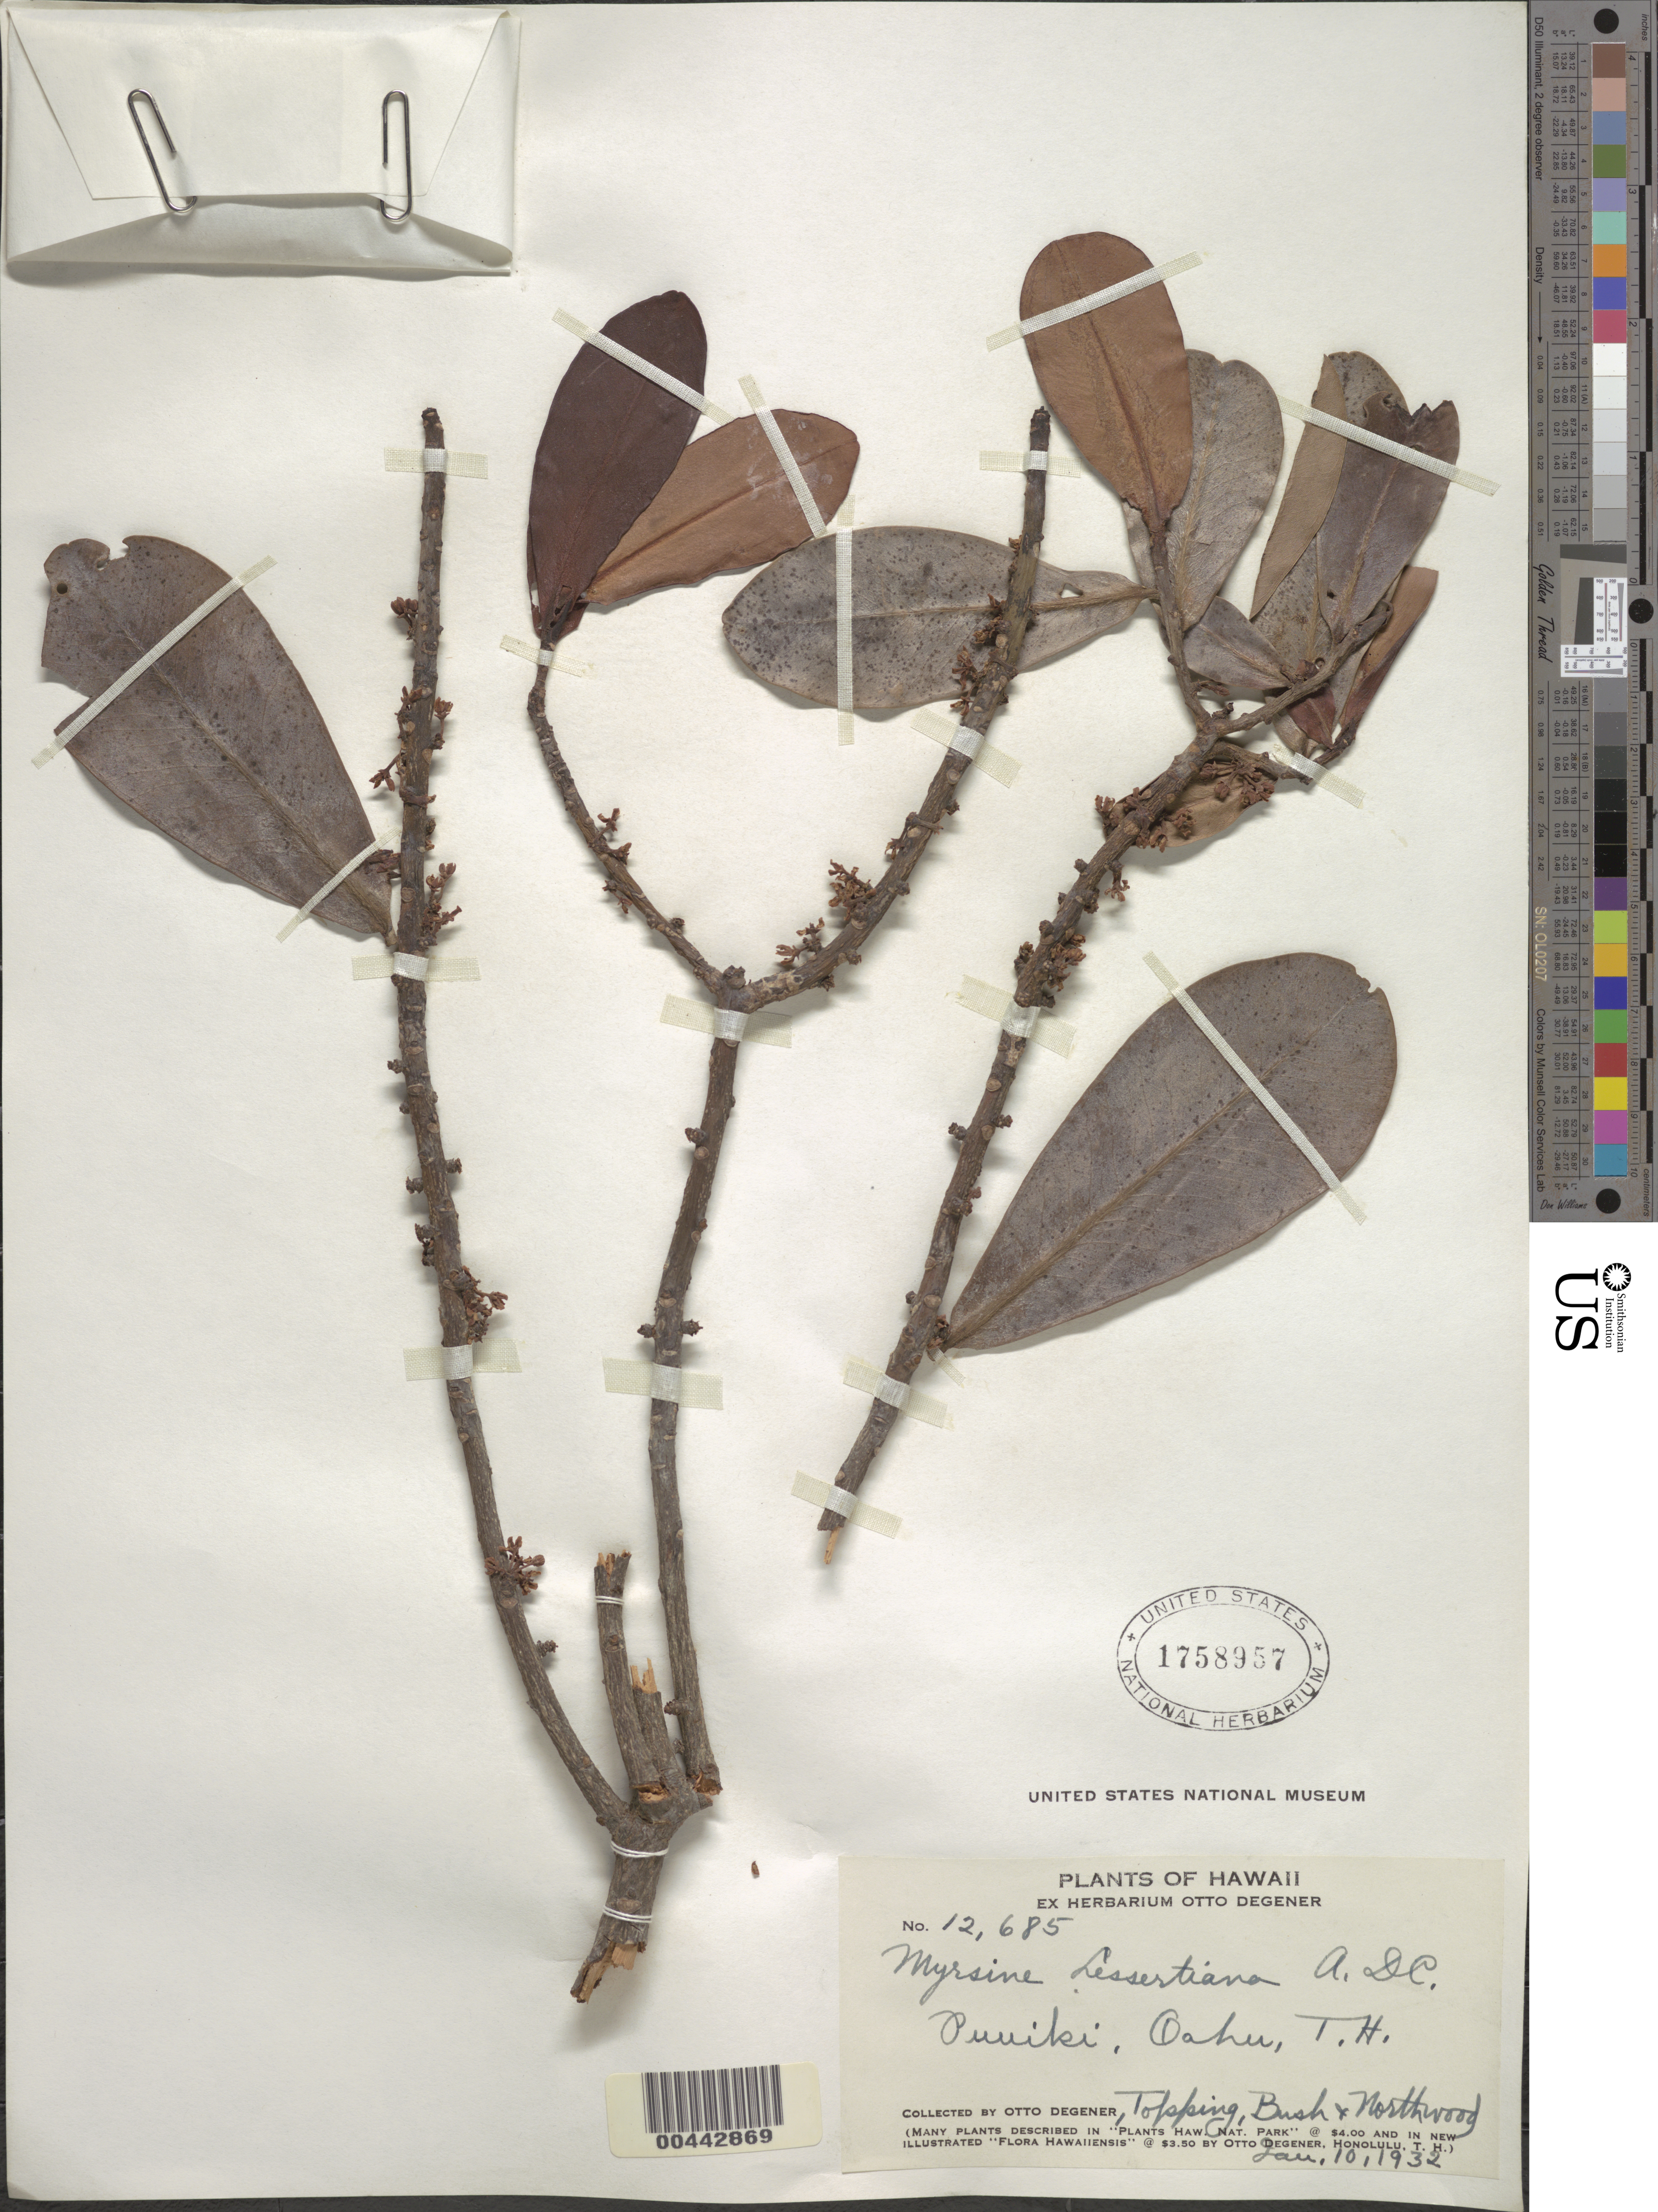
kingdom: Plantae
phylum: Tracheophyta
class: Magnoliopsida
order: Ericales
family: Primulaceae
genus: Myrsine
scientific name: Myrsine lessertiana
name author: A. DC.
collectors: O. Degener, D. L. Topping, B. F. Bush & -. Northwood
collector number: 12685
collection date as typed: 10 Jan 1932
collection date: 1932-01-10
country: United States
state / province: Hawaii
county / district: Honolulu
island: Oahu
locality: Puuiki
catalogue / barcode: US 1758957